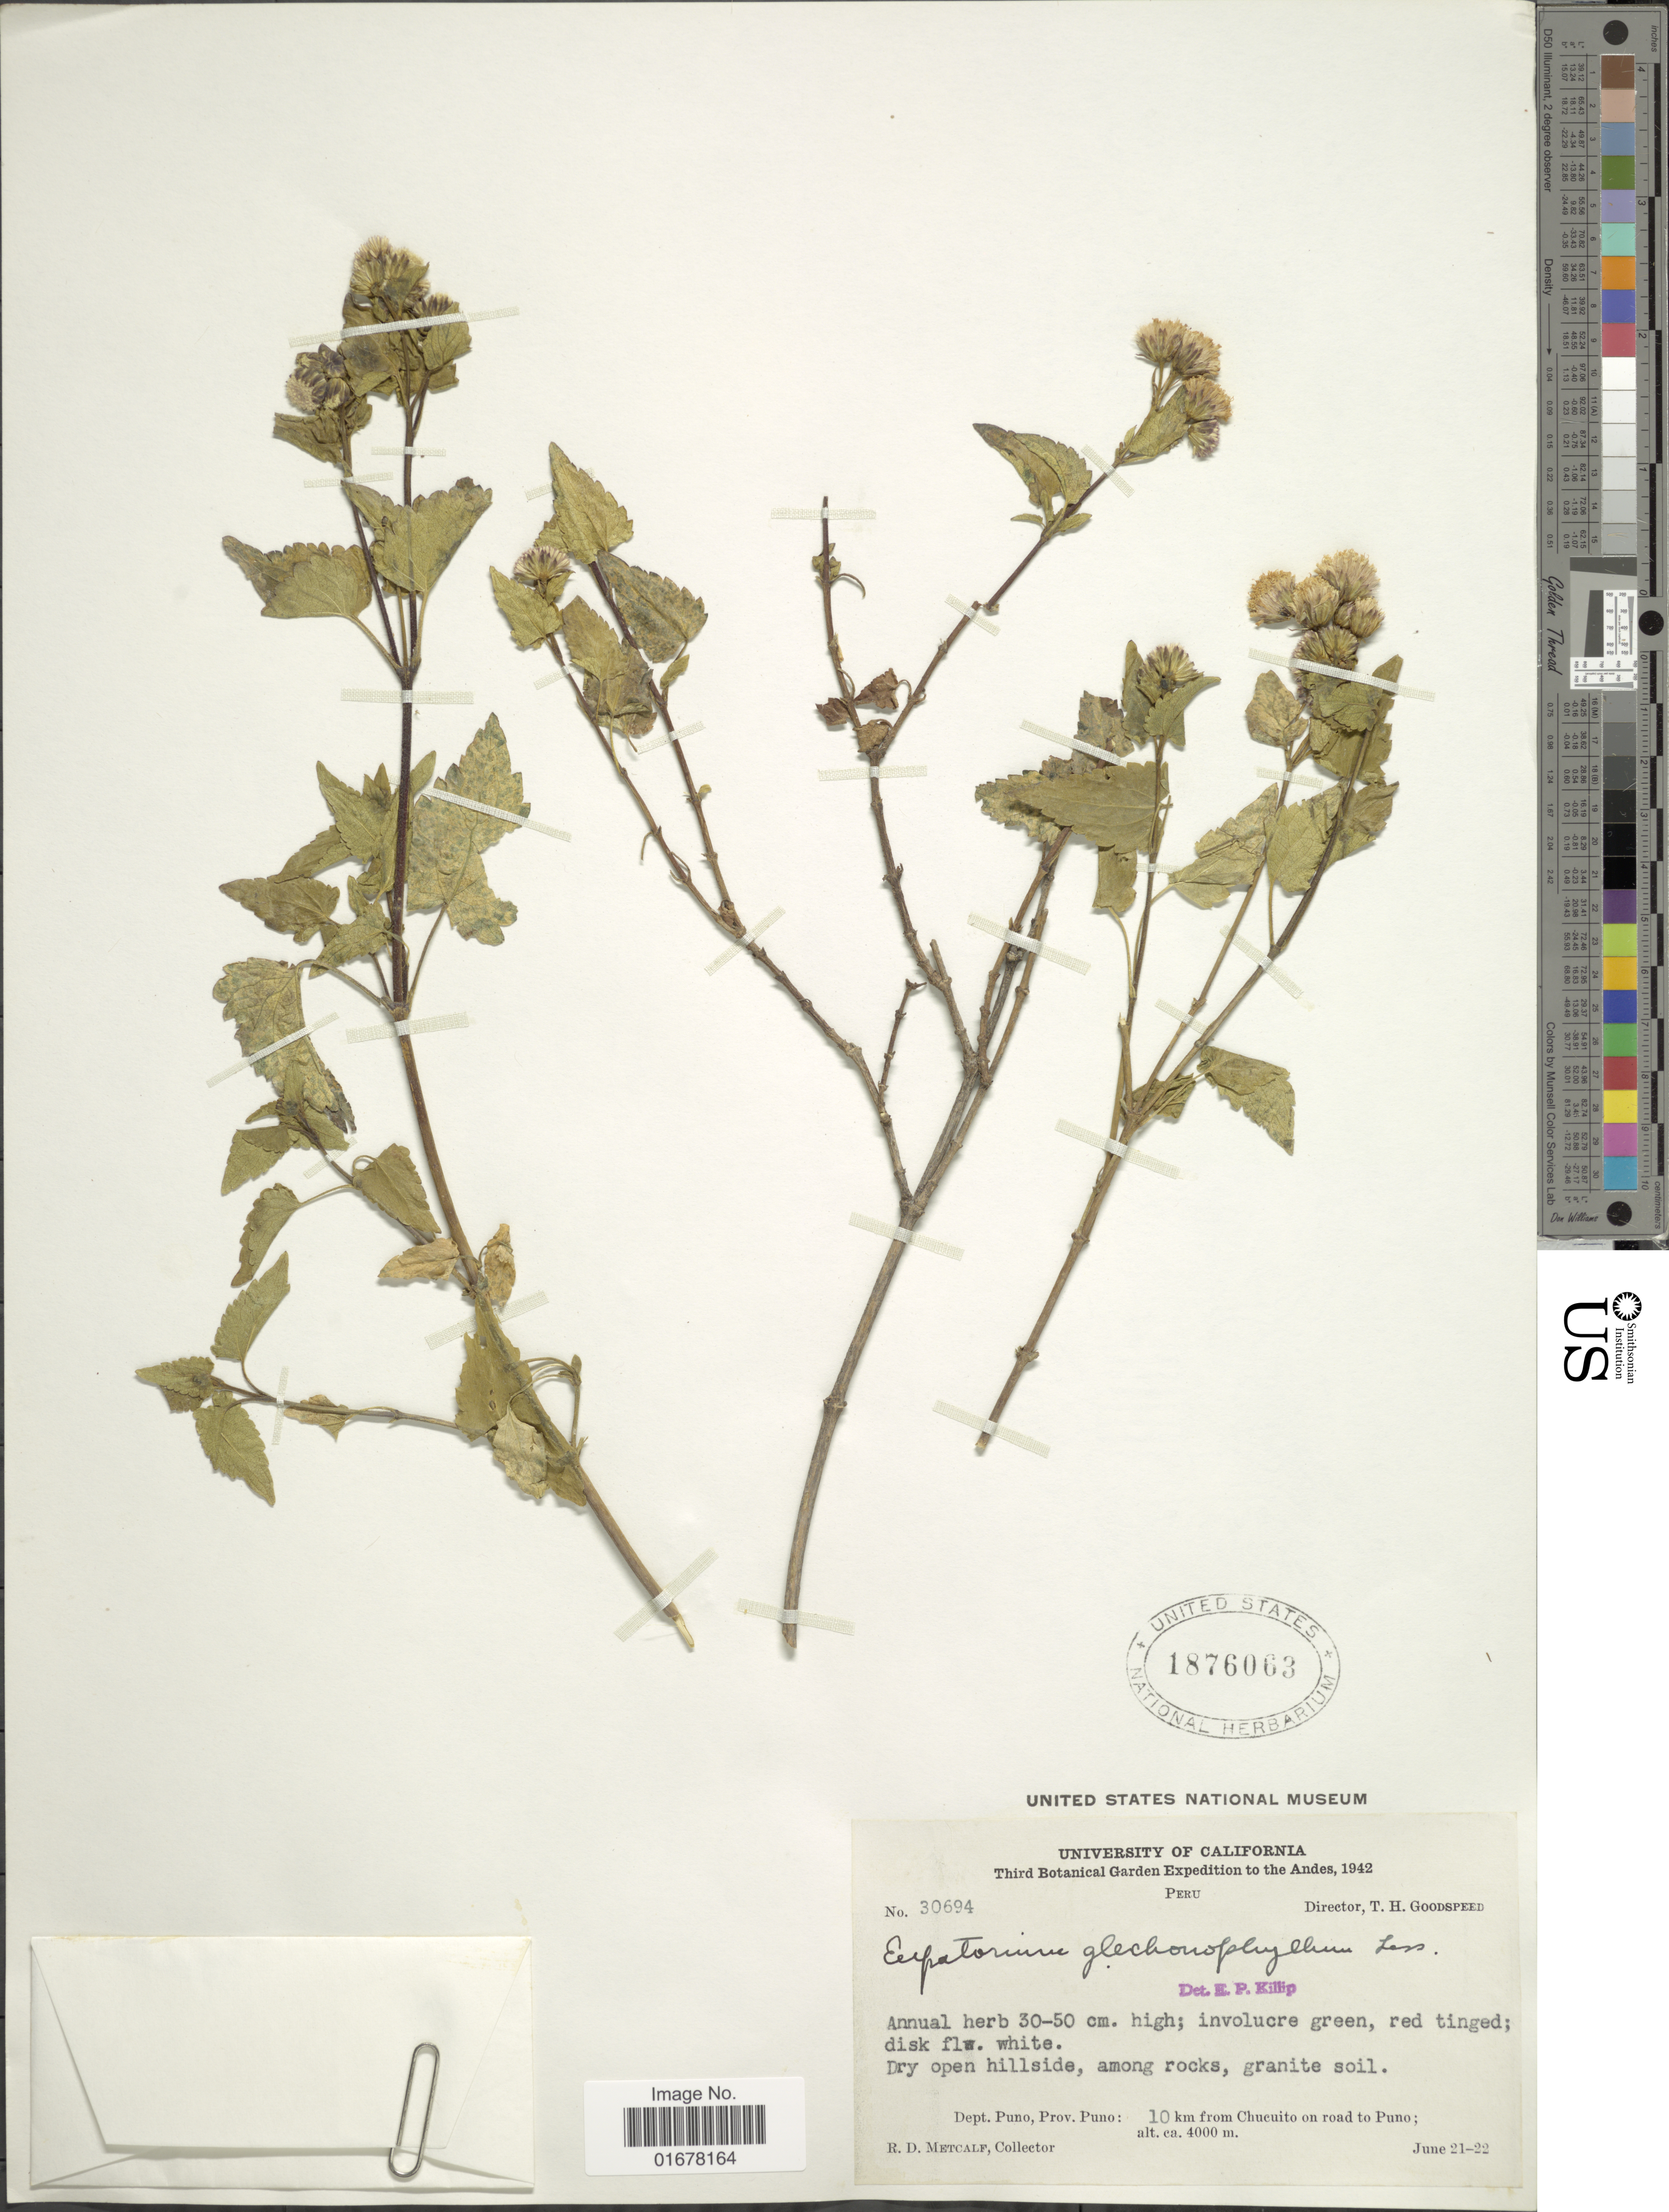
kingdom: Plantae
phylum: Tracheophyta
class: Magnoliopsida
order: Asterales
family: Asteraceae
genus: Ageratina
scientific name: Ageratina azangaroensis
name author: (Sch. Bip. ex Wedd.) R.M. King & H. Rob.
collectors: R. D. Metcalf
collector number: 30694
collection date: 1942-06-21/1942-06-22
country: Peru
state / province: Puno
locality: The Andes, Dept. Puno, Prov. Puno: 10 km from Chucuito on road to Puno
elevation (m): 4000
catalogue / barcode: US 1876063